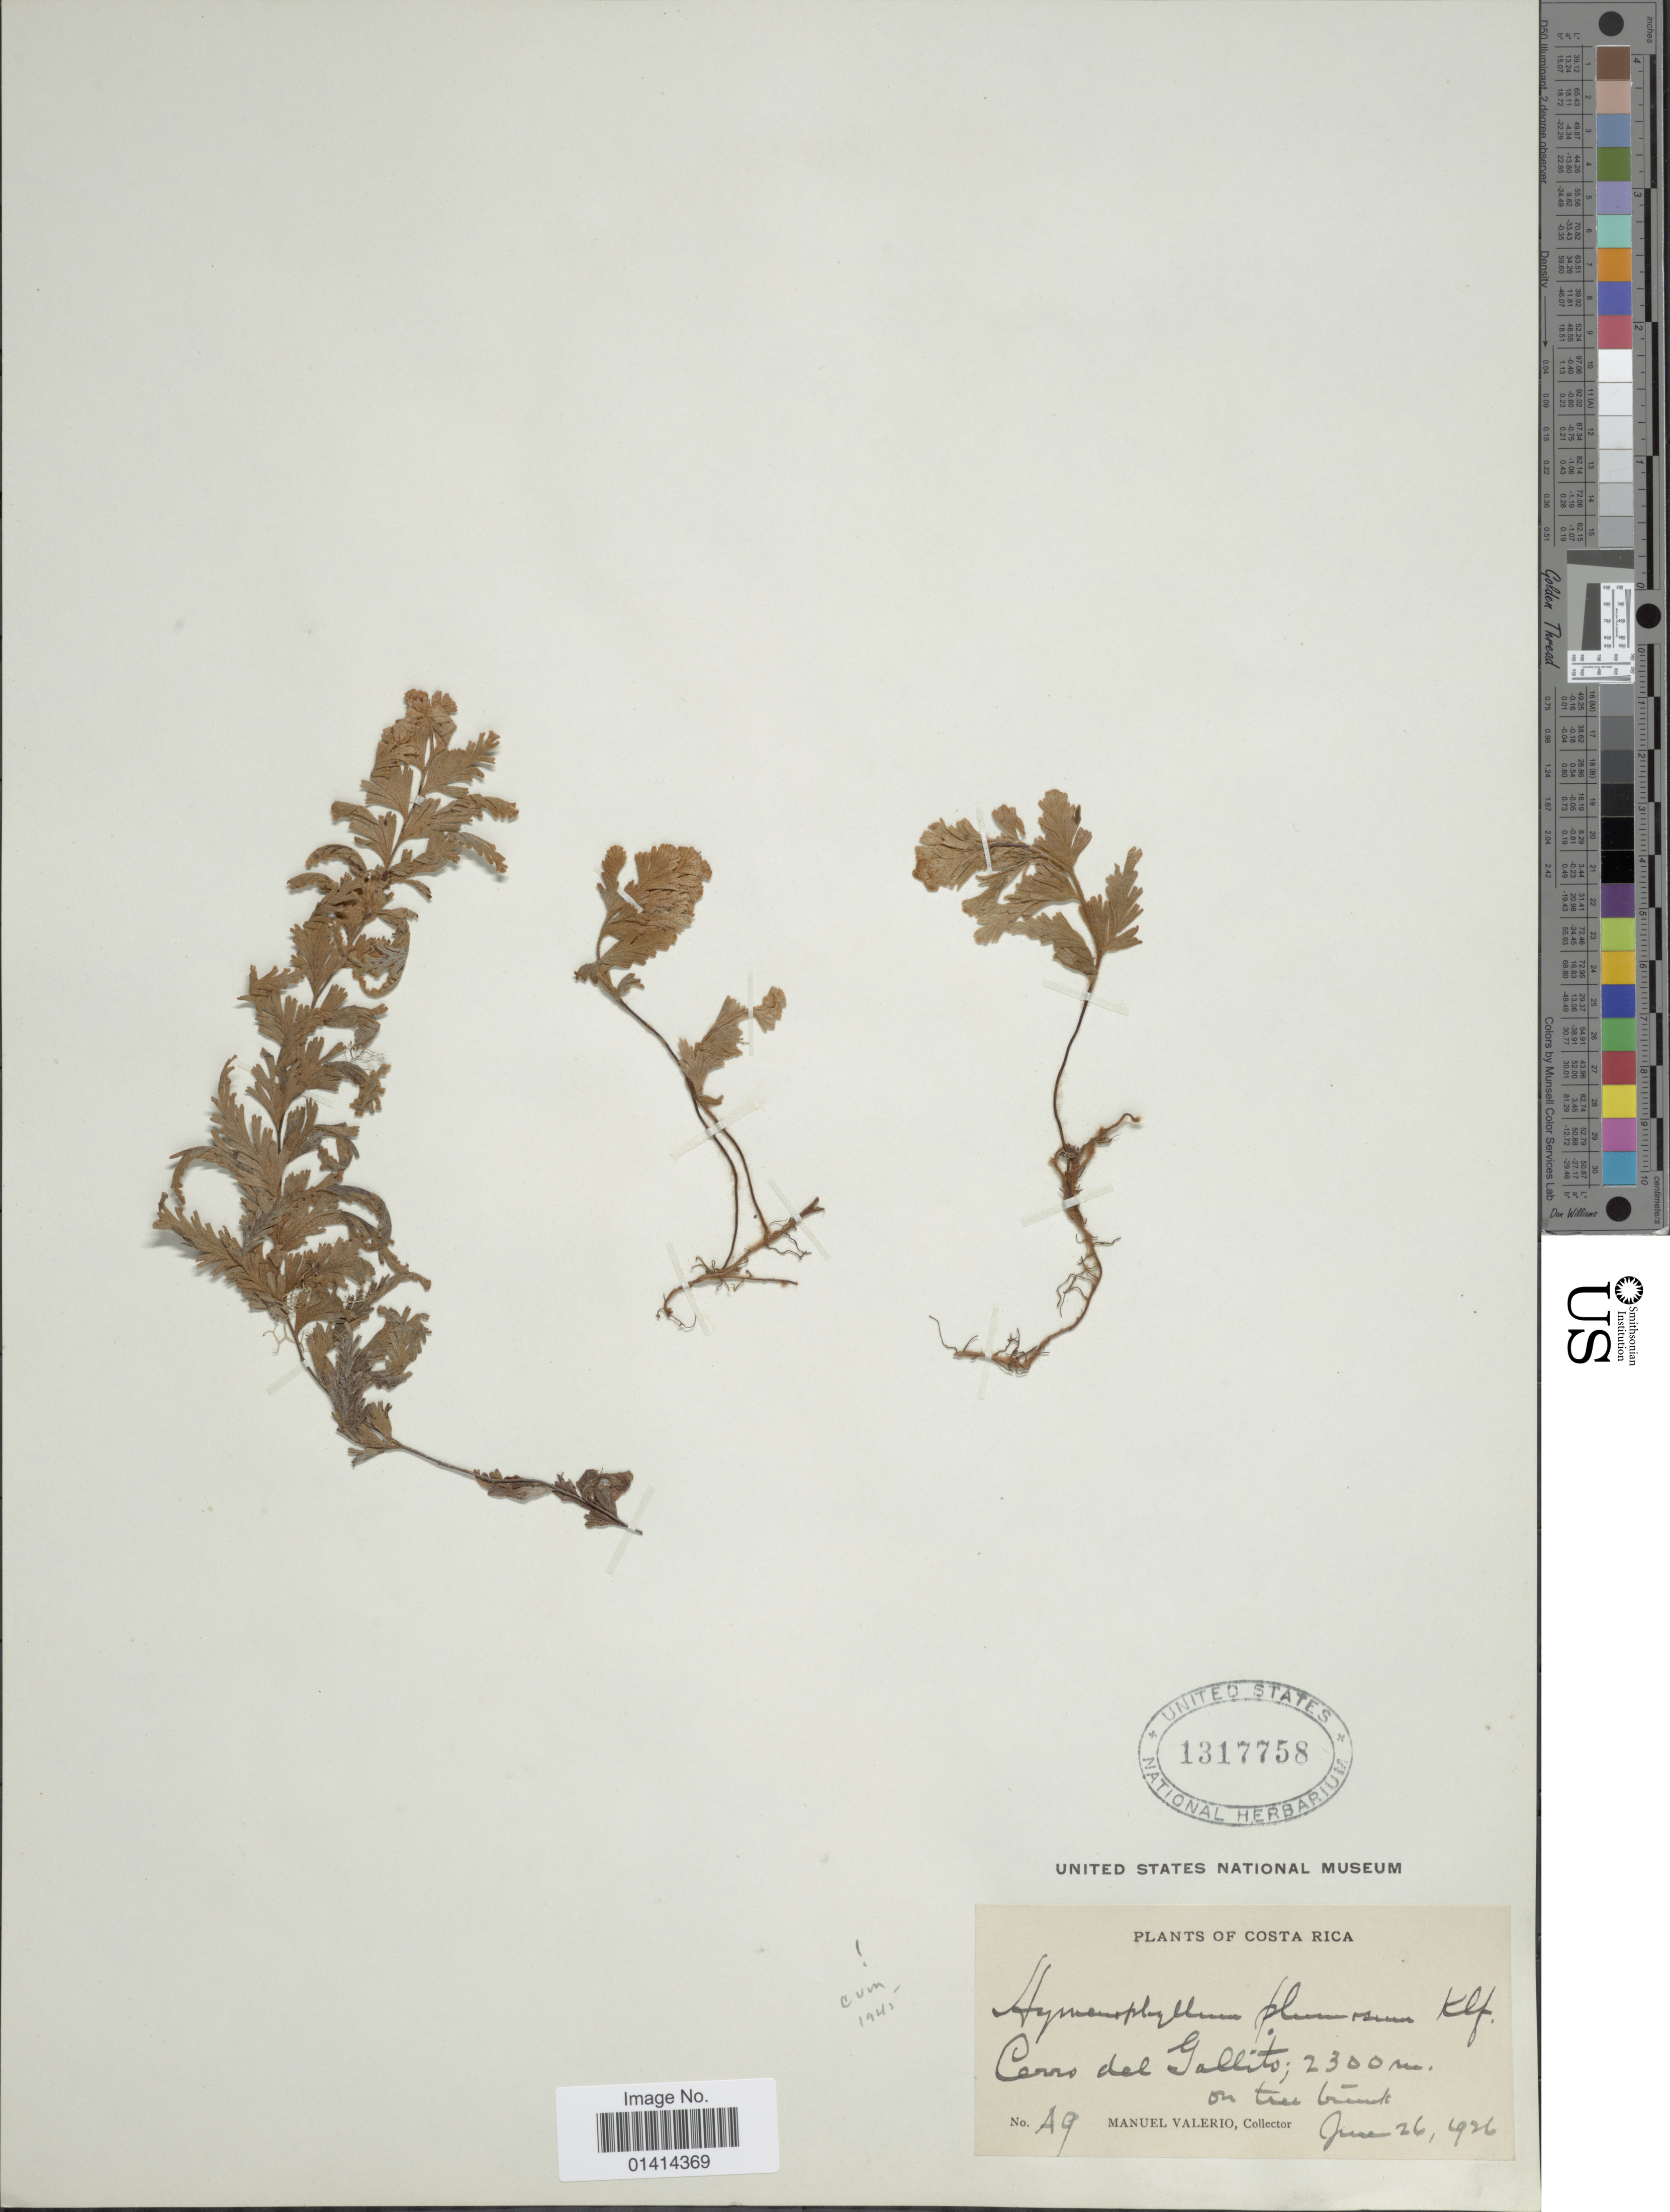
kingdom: Plantae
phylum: Tracheophyta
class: Polypodiopsida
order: Hymenophyllales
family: Hymenophyllaceae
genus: Hymenophyllum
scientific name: Hymenophyllum plumosum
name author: Kaulf.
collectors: M. Valerio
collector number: A9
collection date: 1926-06-26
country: Costa Rica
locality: Cerro del Gallito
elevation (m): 2300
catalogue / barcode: US 1317758